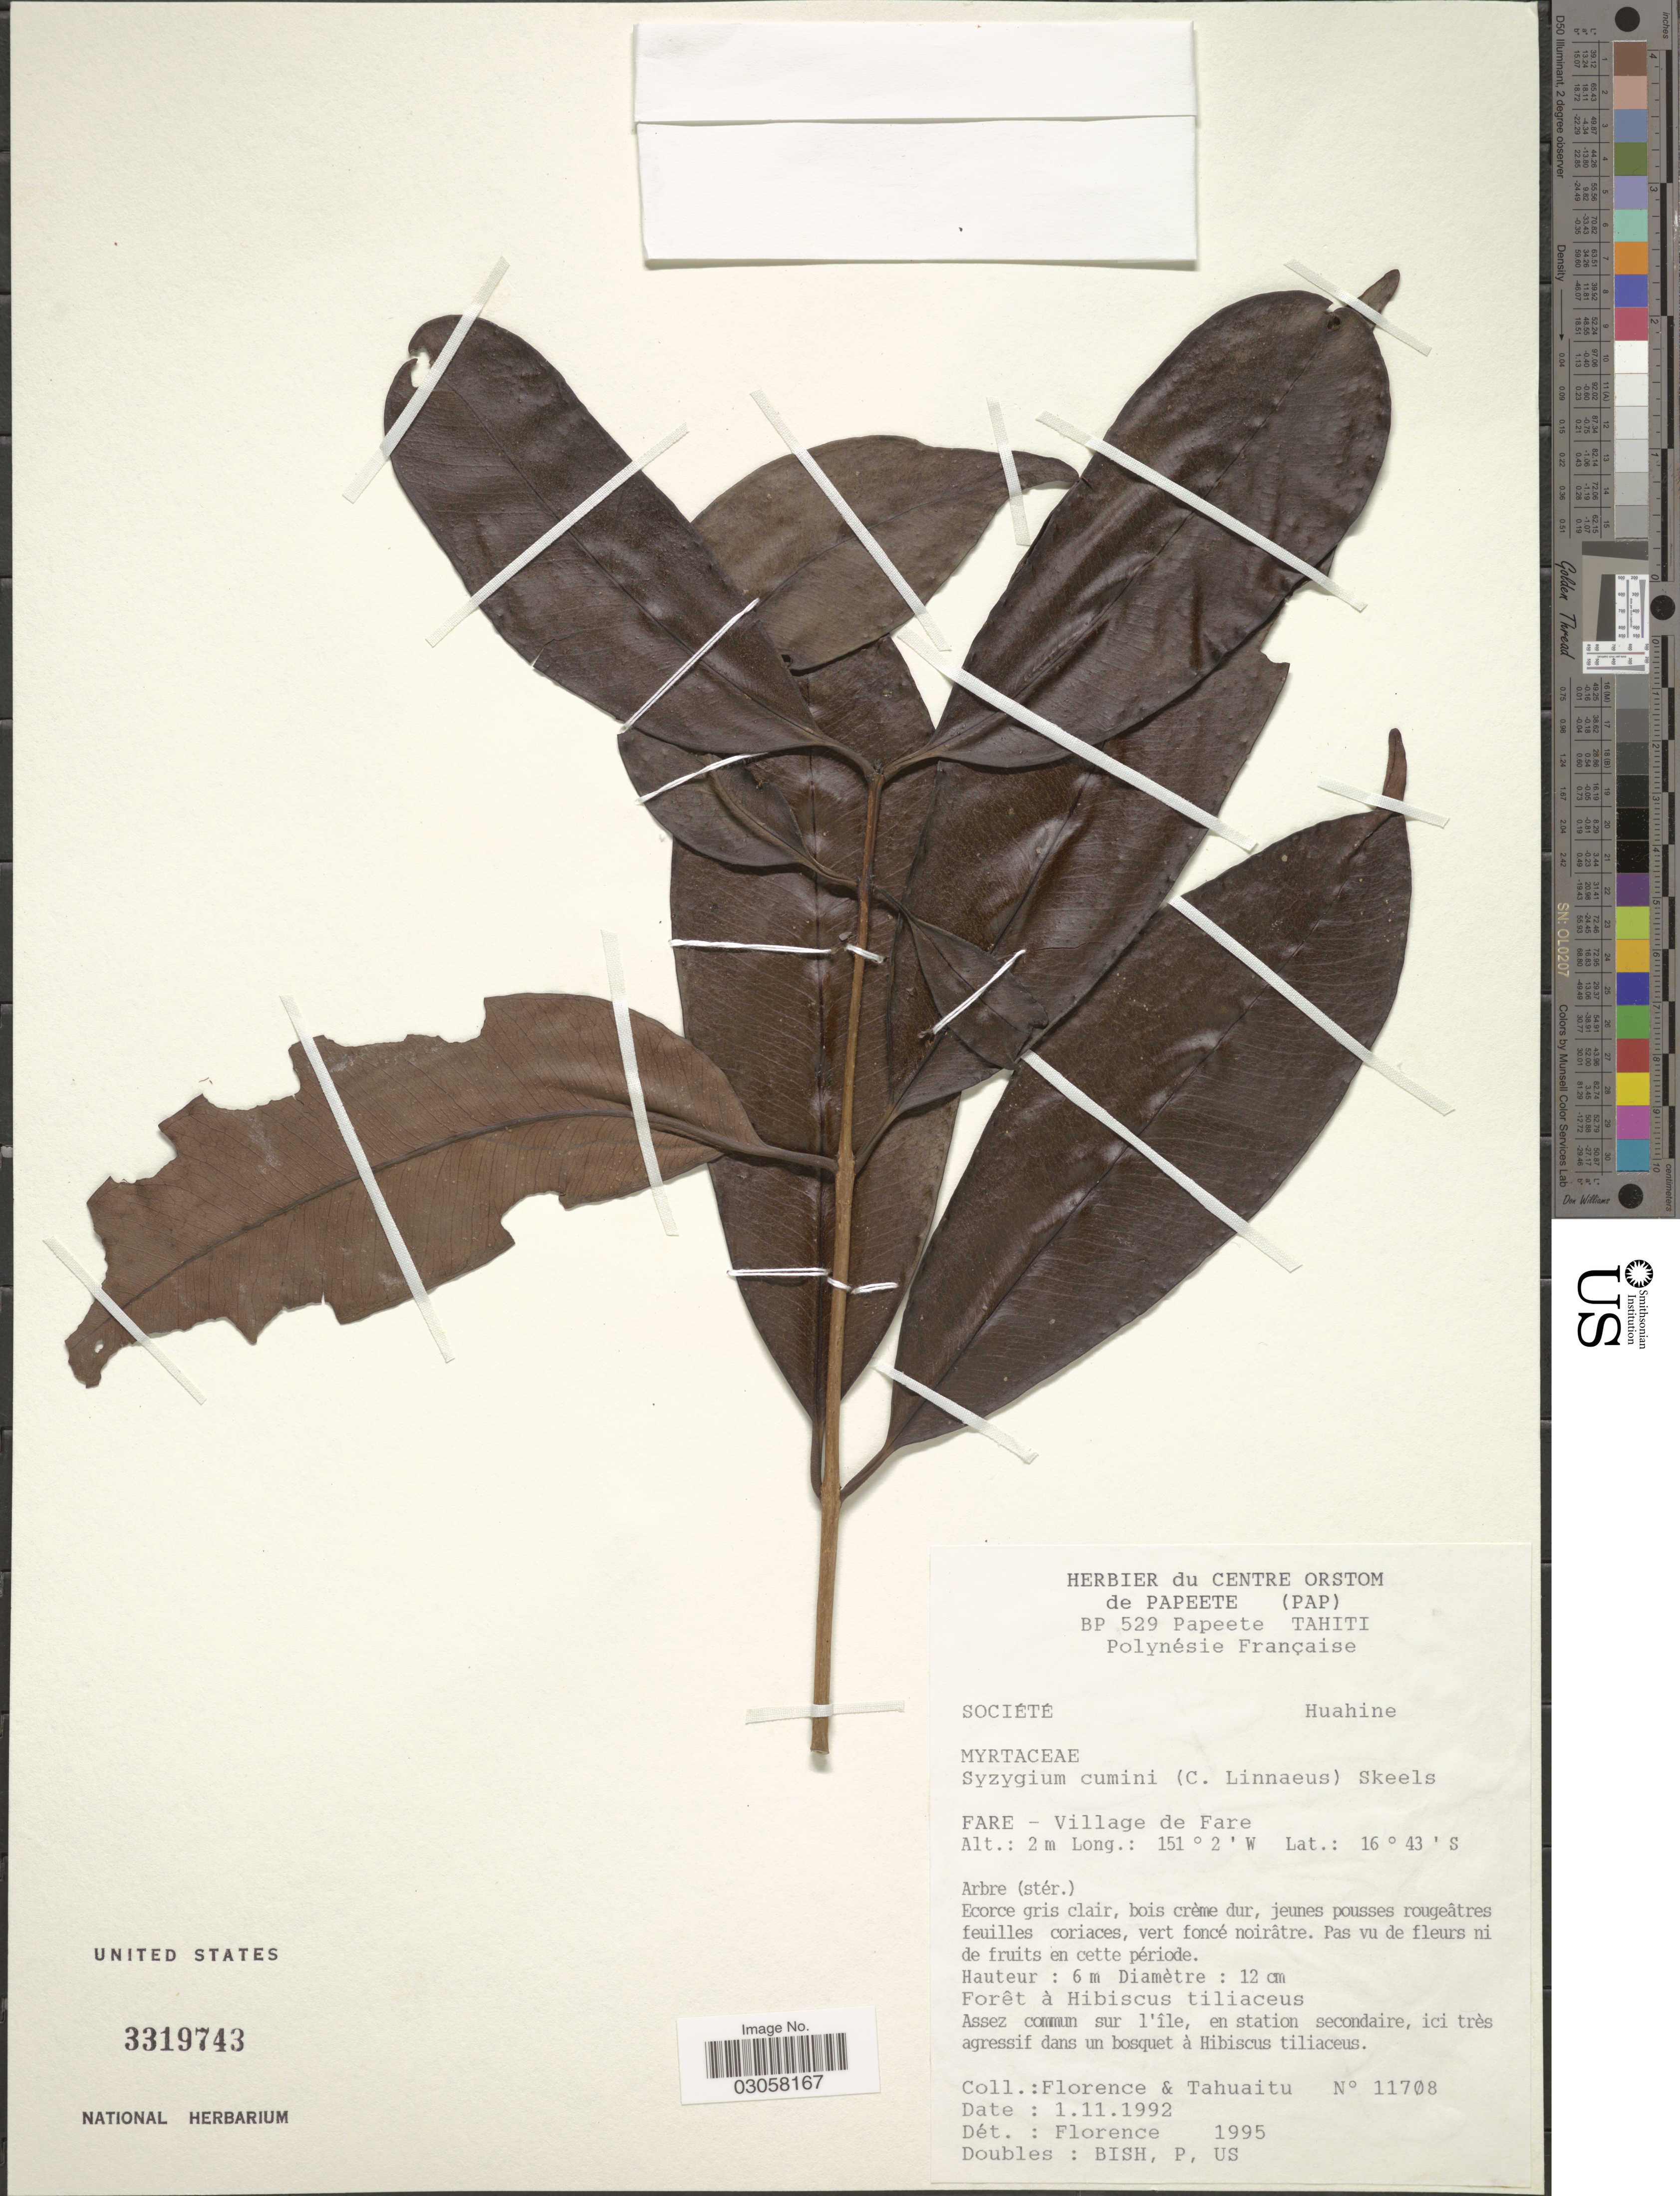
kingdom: Plantae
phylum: Tracheophyta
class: Magnoliopsida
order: Myrtales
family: Myrtaceae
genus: Syzygium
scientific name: Syzygium cumini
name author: (L.) Skeels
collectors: -. Florence & -. Tahuaitu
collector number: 11708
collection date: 1992-11-01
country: French Polynesia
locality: Polynésie Française. Sociéte. Huahine. Fare - Village de Fare.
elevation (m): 2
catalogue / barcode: US 3319743